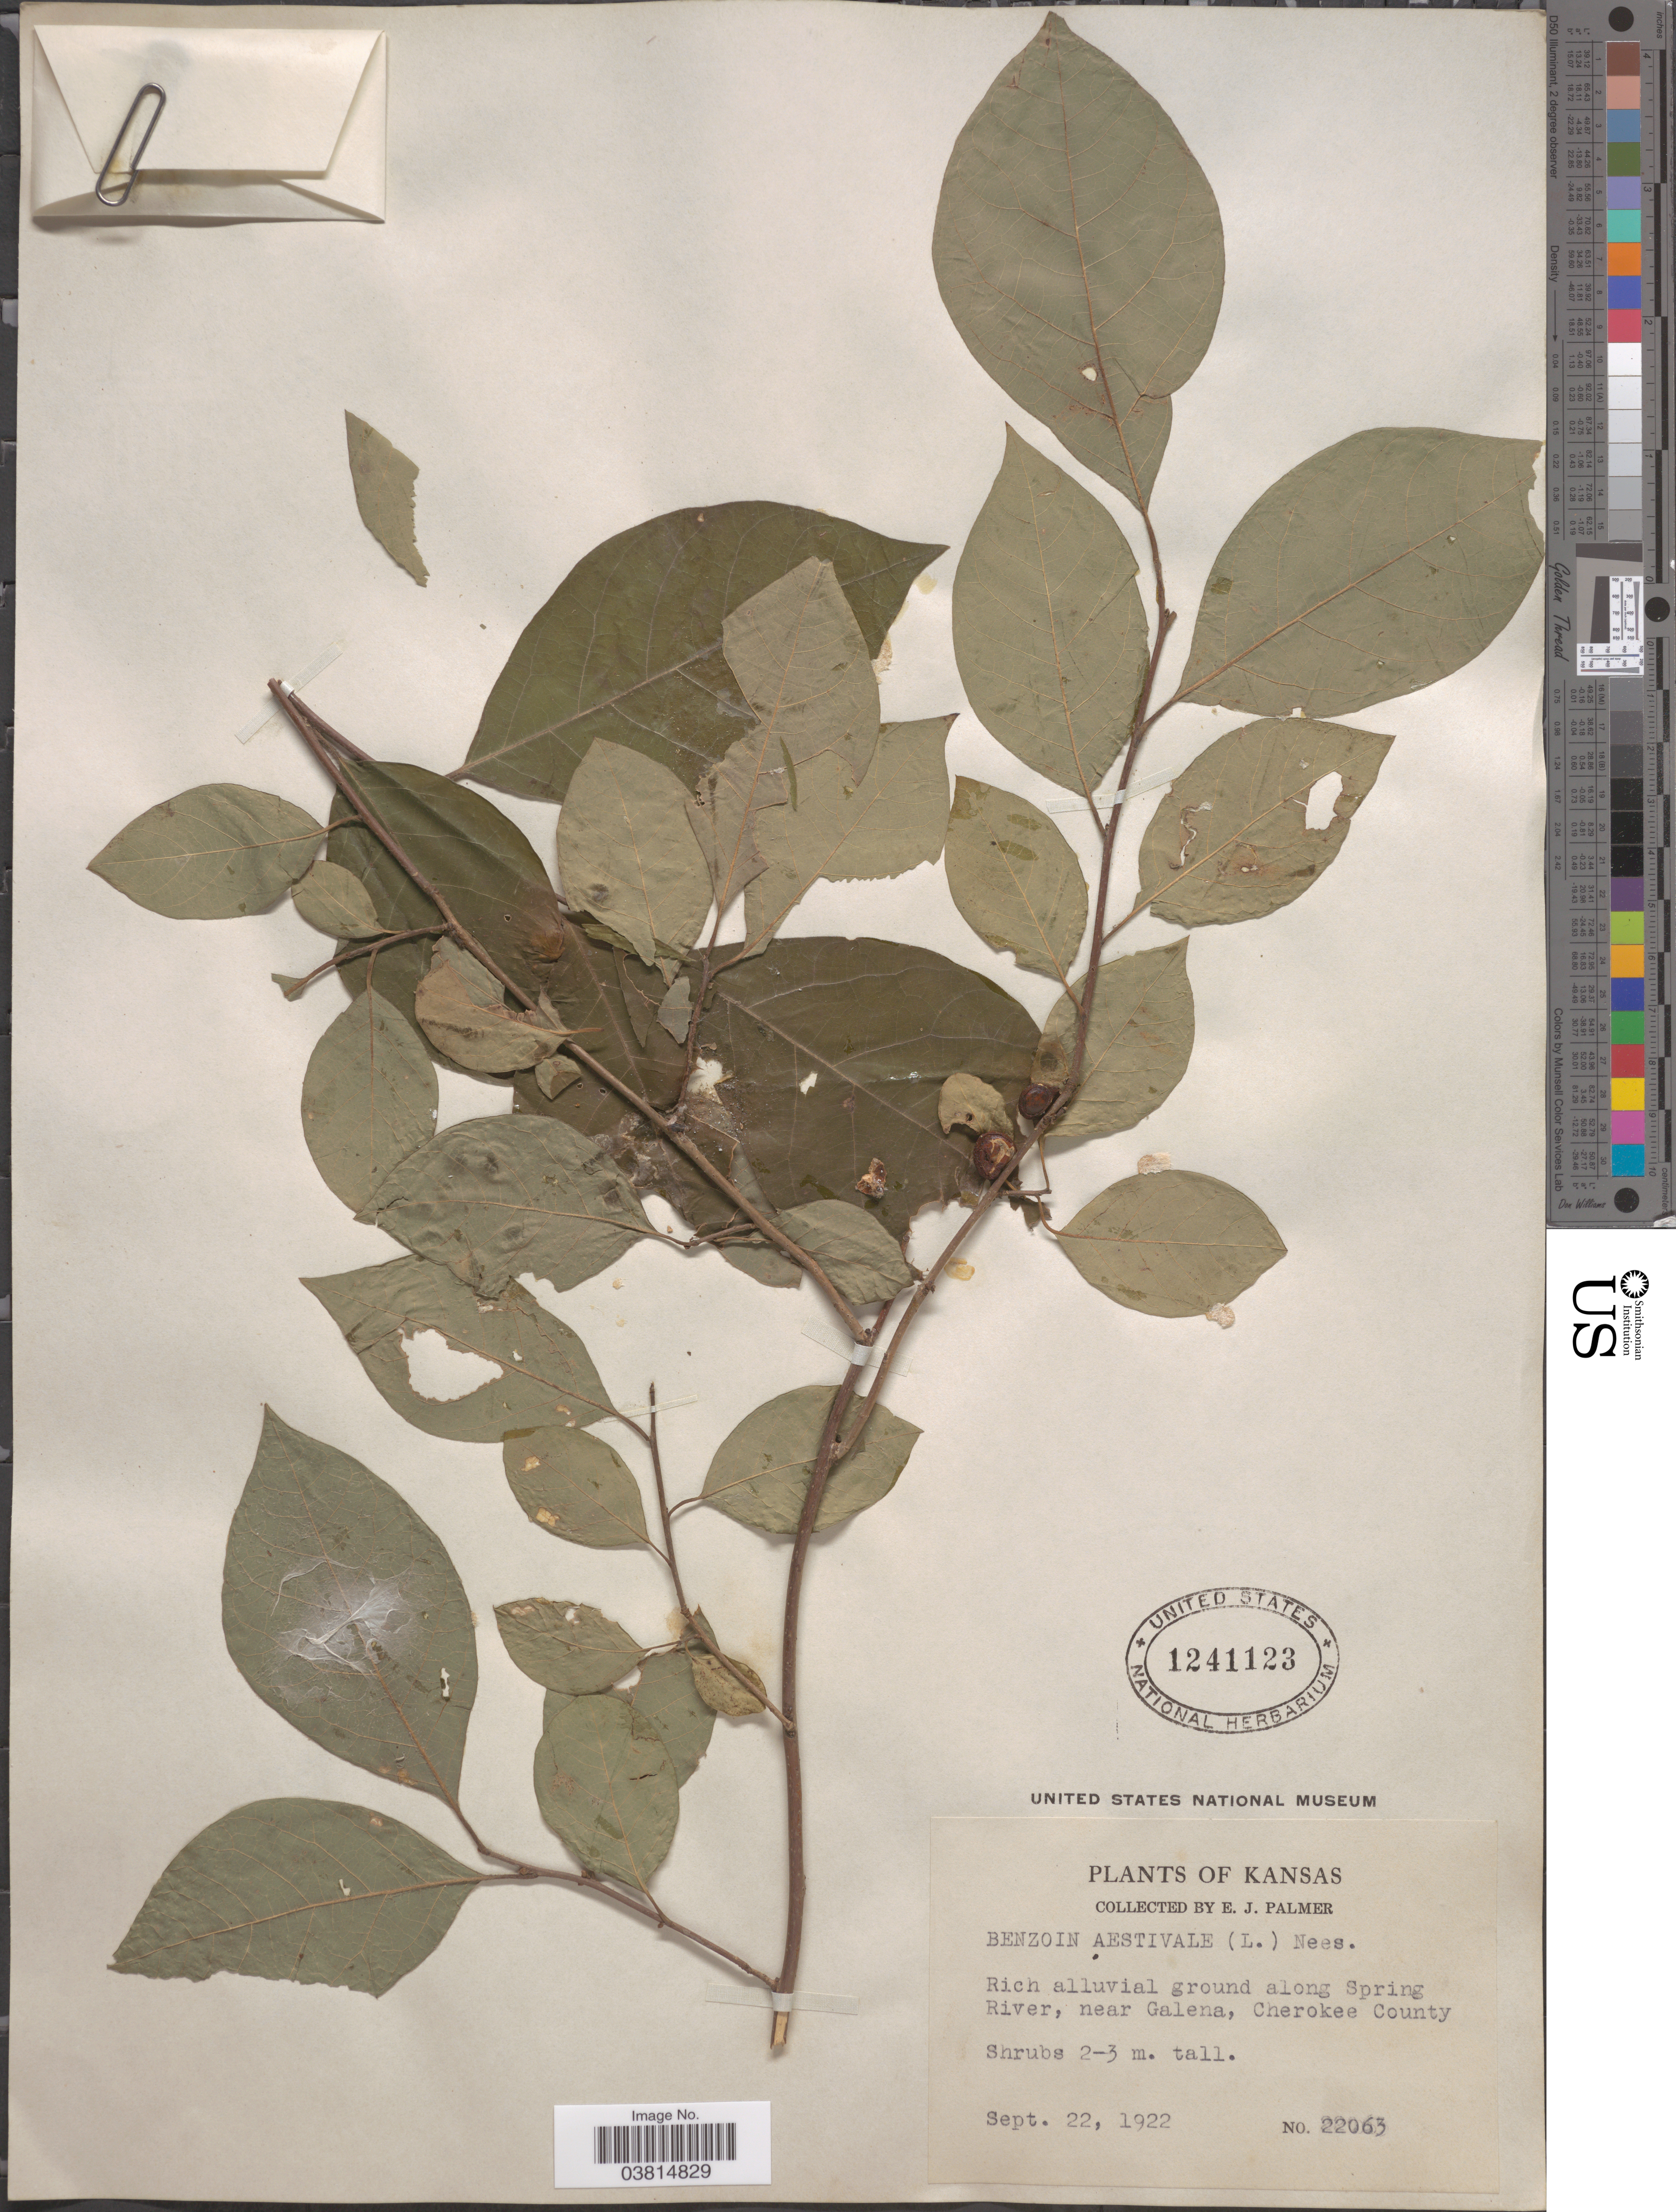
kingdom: Plantae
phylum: Tracheophyta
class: Magnoliopsida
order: Laurales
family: Lauraceae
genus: Lindera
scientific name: Lindera benzoin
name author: (L.) Blume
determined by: Strong, Mark T., (BOT), Smithsonian Institution - National Museum of Natural History (UNITED STATES)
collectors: E. J. Palmer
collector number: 22063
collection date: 1922-09-22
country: United States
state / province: Kansas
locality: Along Spring River, near Galena, Cherokee County.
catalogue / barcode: US 1241123